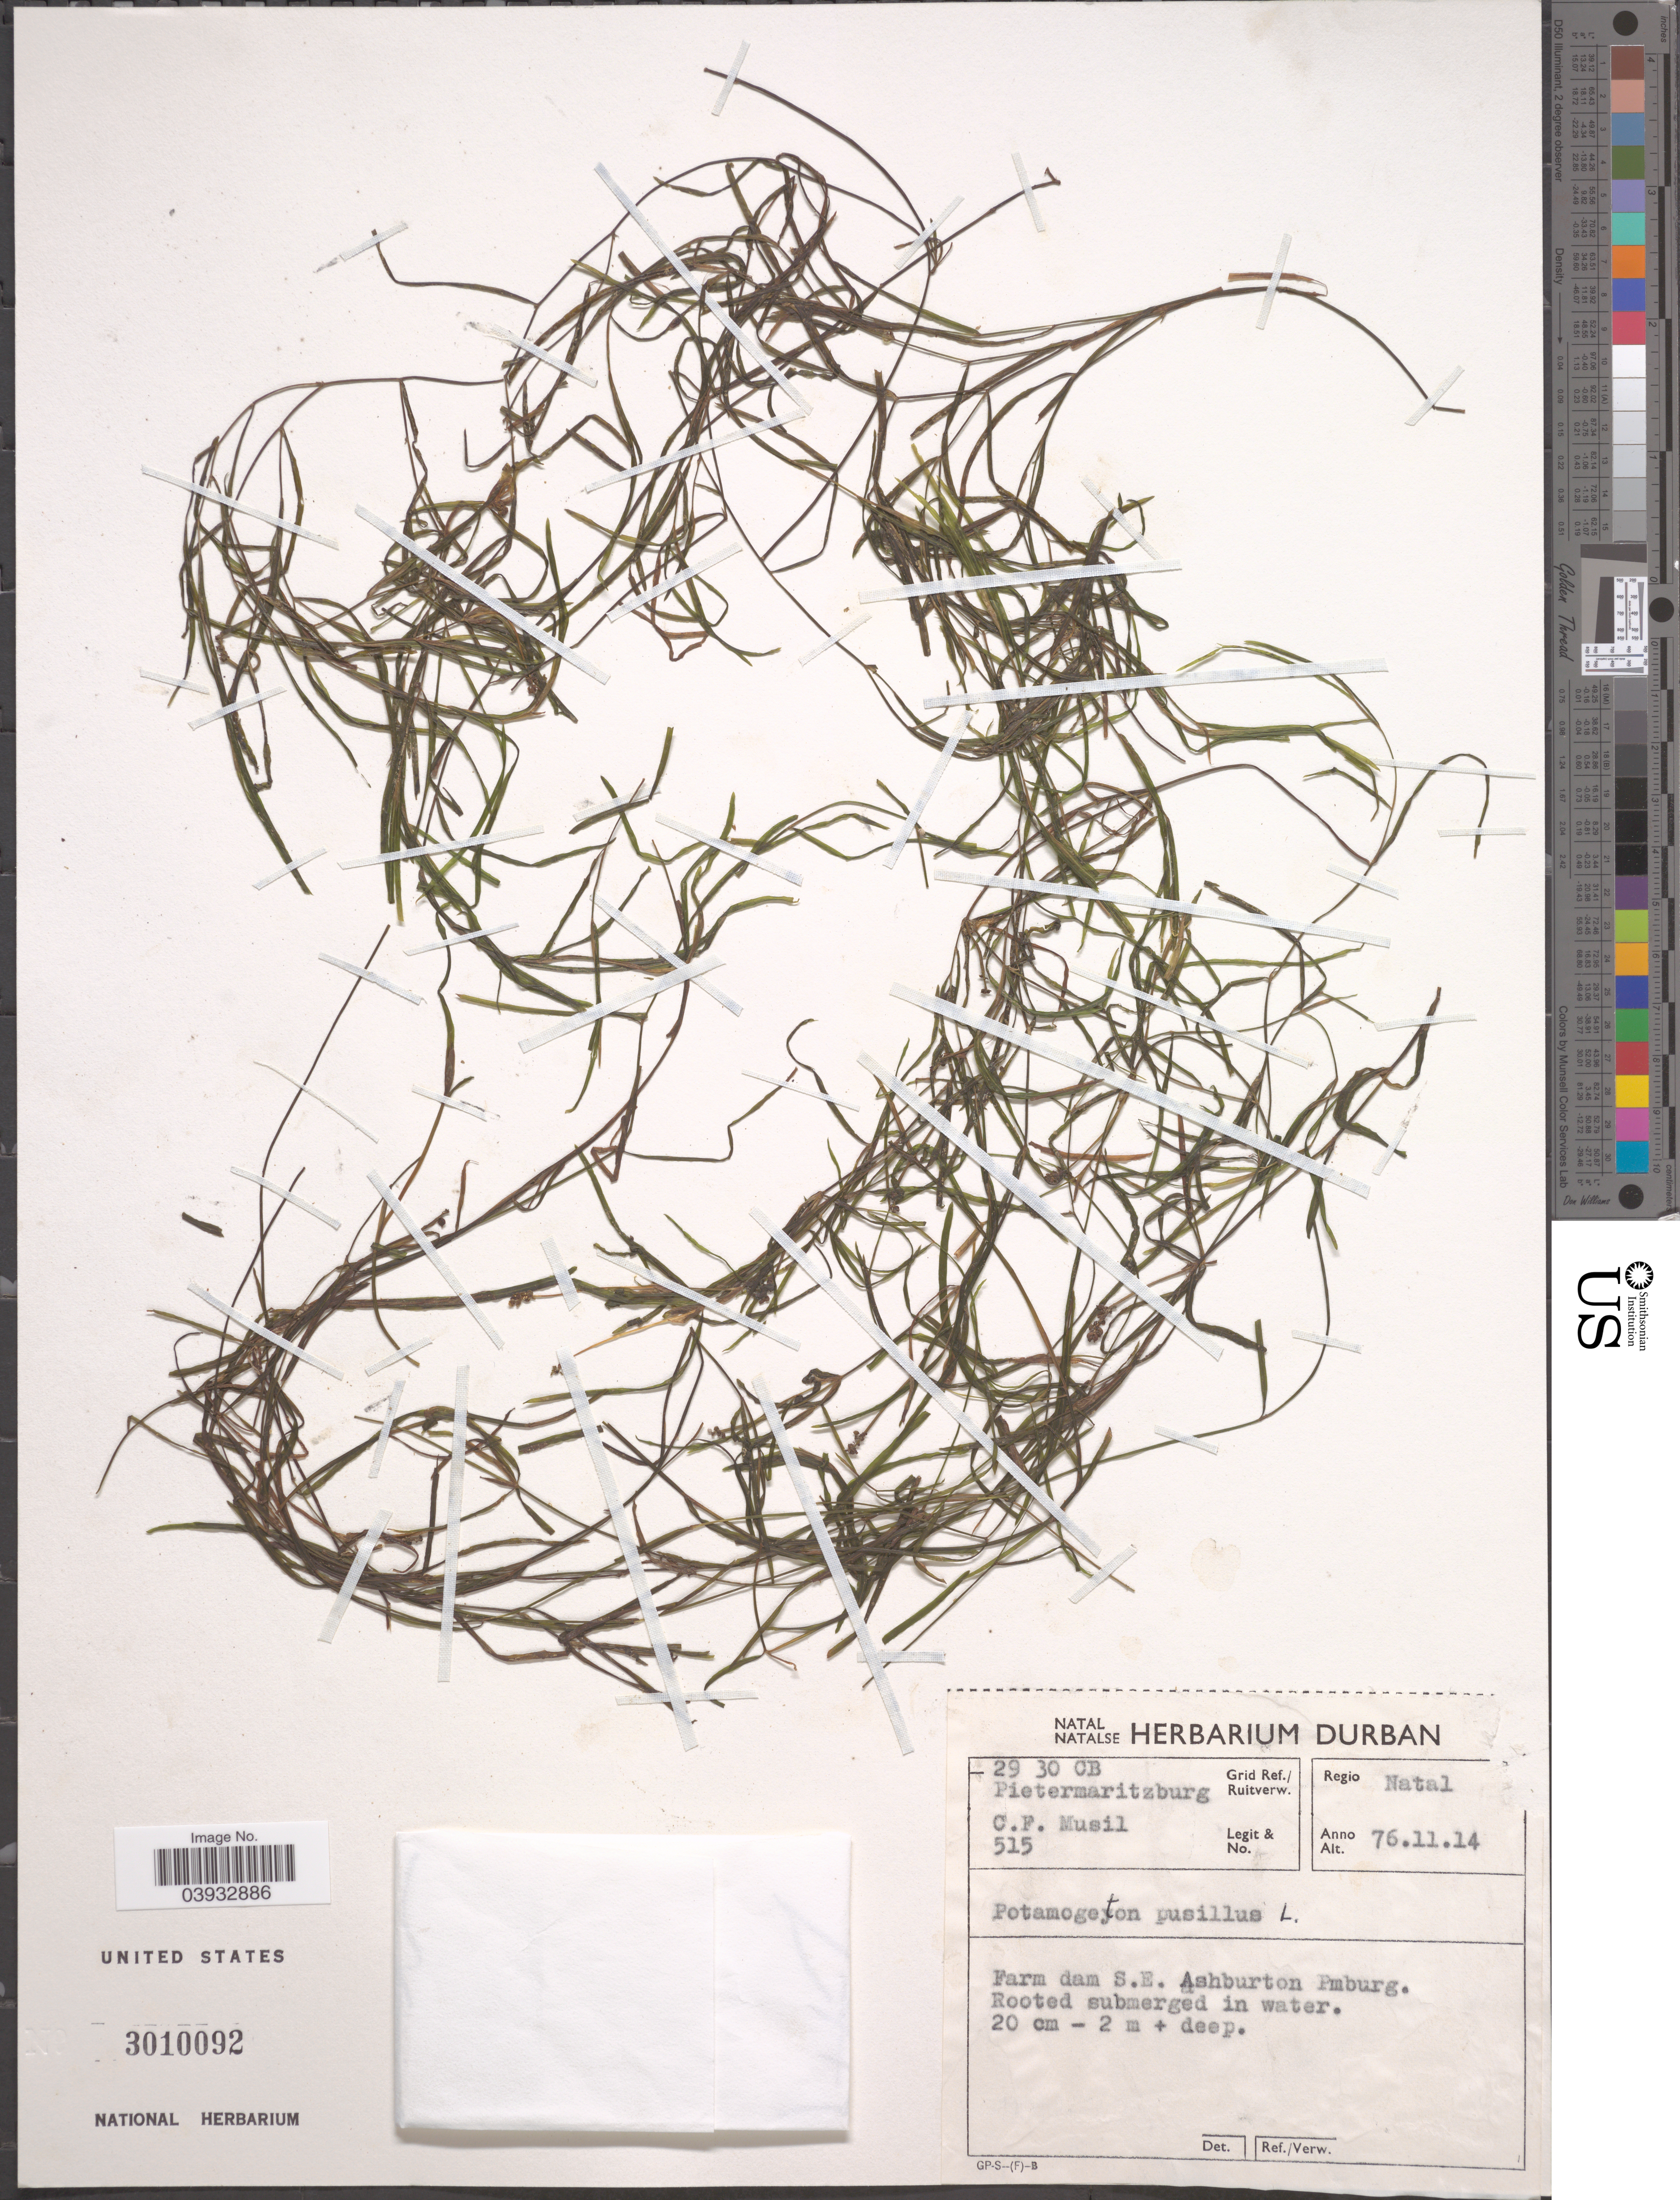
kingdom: Plantae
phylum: Tracheophyta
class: Liliopsida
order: Alismatales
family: Potamogetonaceae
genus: Potamogeton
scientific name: Potamogeton pusillus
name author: L.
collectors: C. Musil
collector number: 515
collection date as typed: Transcribed d/m/y: 14/11/76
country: South Africa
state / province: KwaZulu-Natal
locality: Grid Ref./ Ruitverw. 29 30 CB Pietermaritzburg. Regio Natal. Farm dam S.E. Ashburton Pmburg.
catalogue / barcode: US 3010092